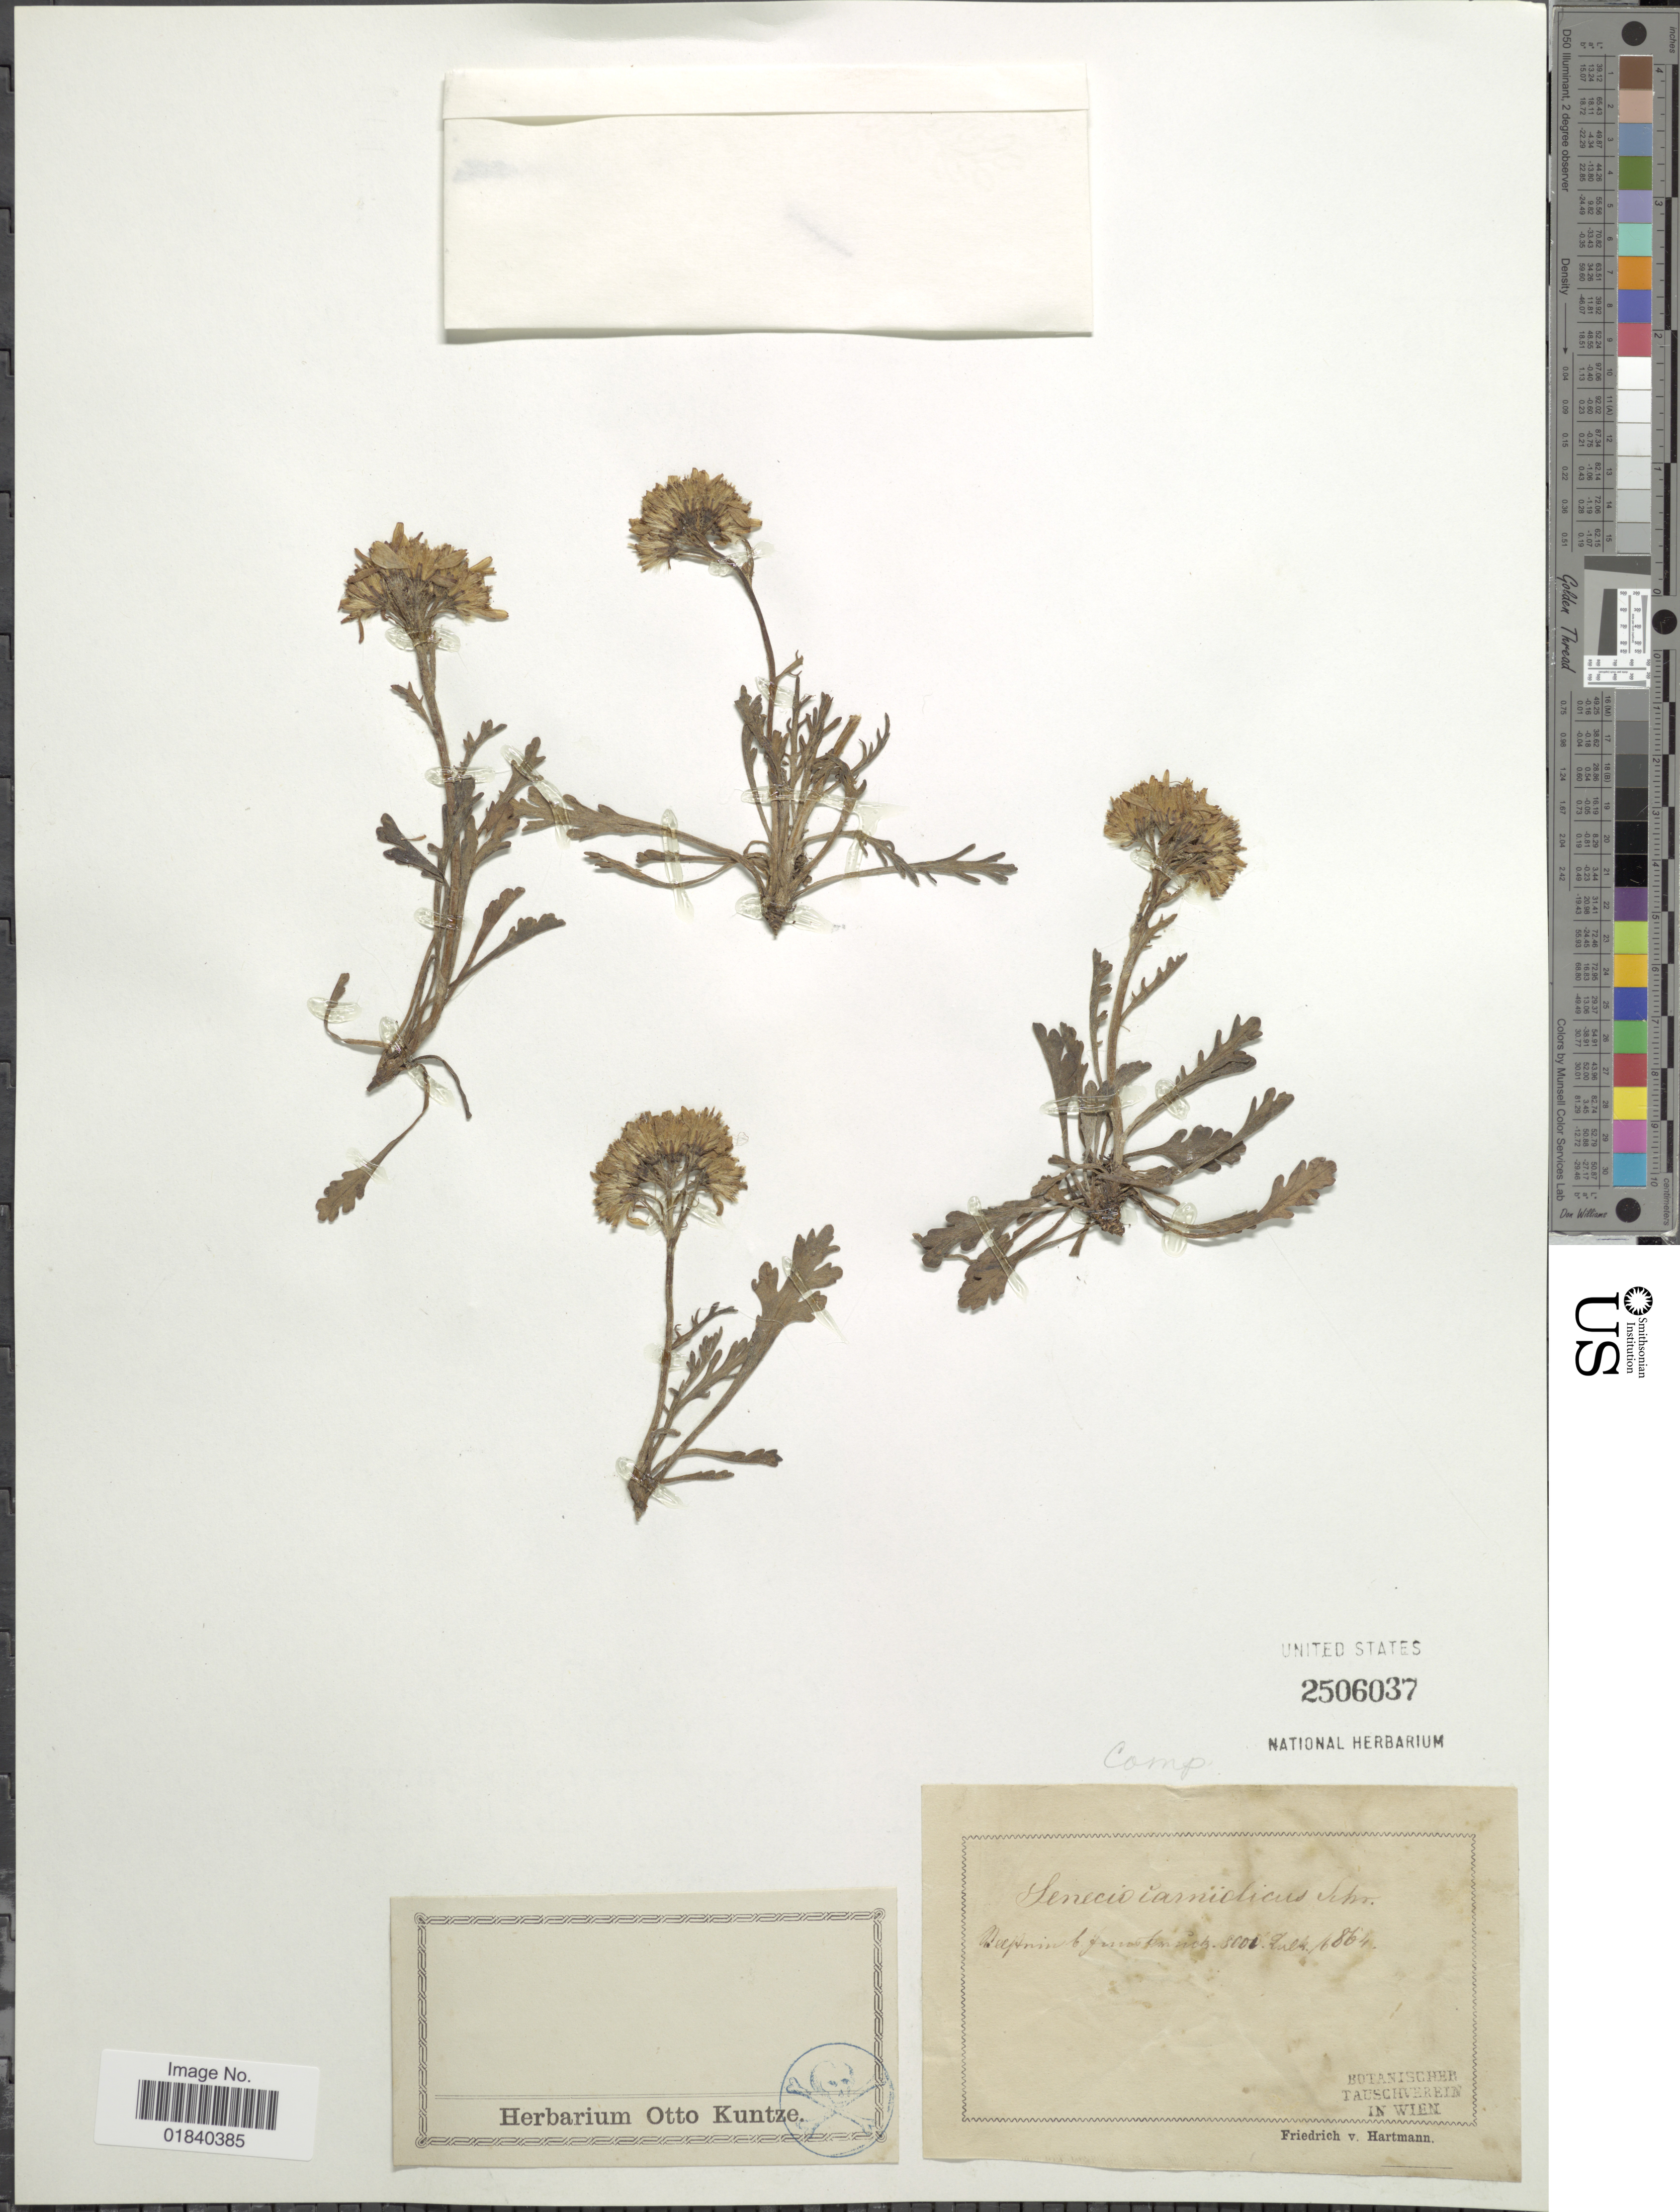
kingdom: Plantae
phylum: Tracheophyta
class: Magnoliopsida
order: Asterales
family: Asteraceae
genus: Jacobaea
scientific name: Jacobaea incana subsp. carniolica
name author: (Willd.) B. Nord. & Greuter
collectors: F. Hartmann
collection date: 1864-06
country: Austria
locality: [illegible text]im Jun[illegible text].[interpreted]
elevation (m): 2438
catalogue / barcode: US 2506037